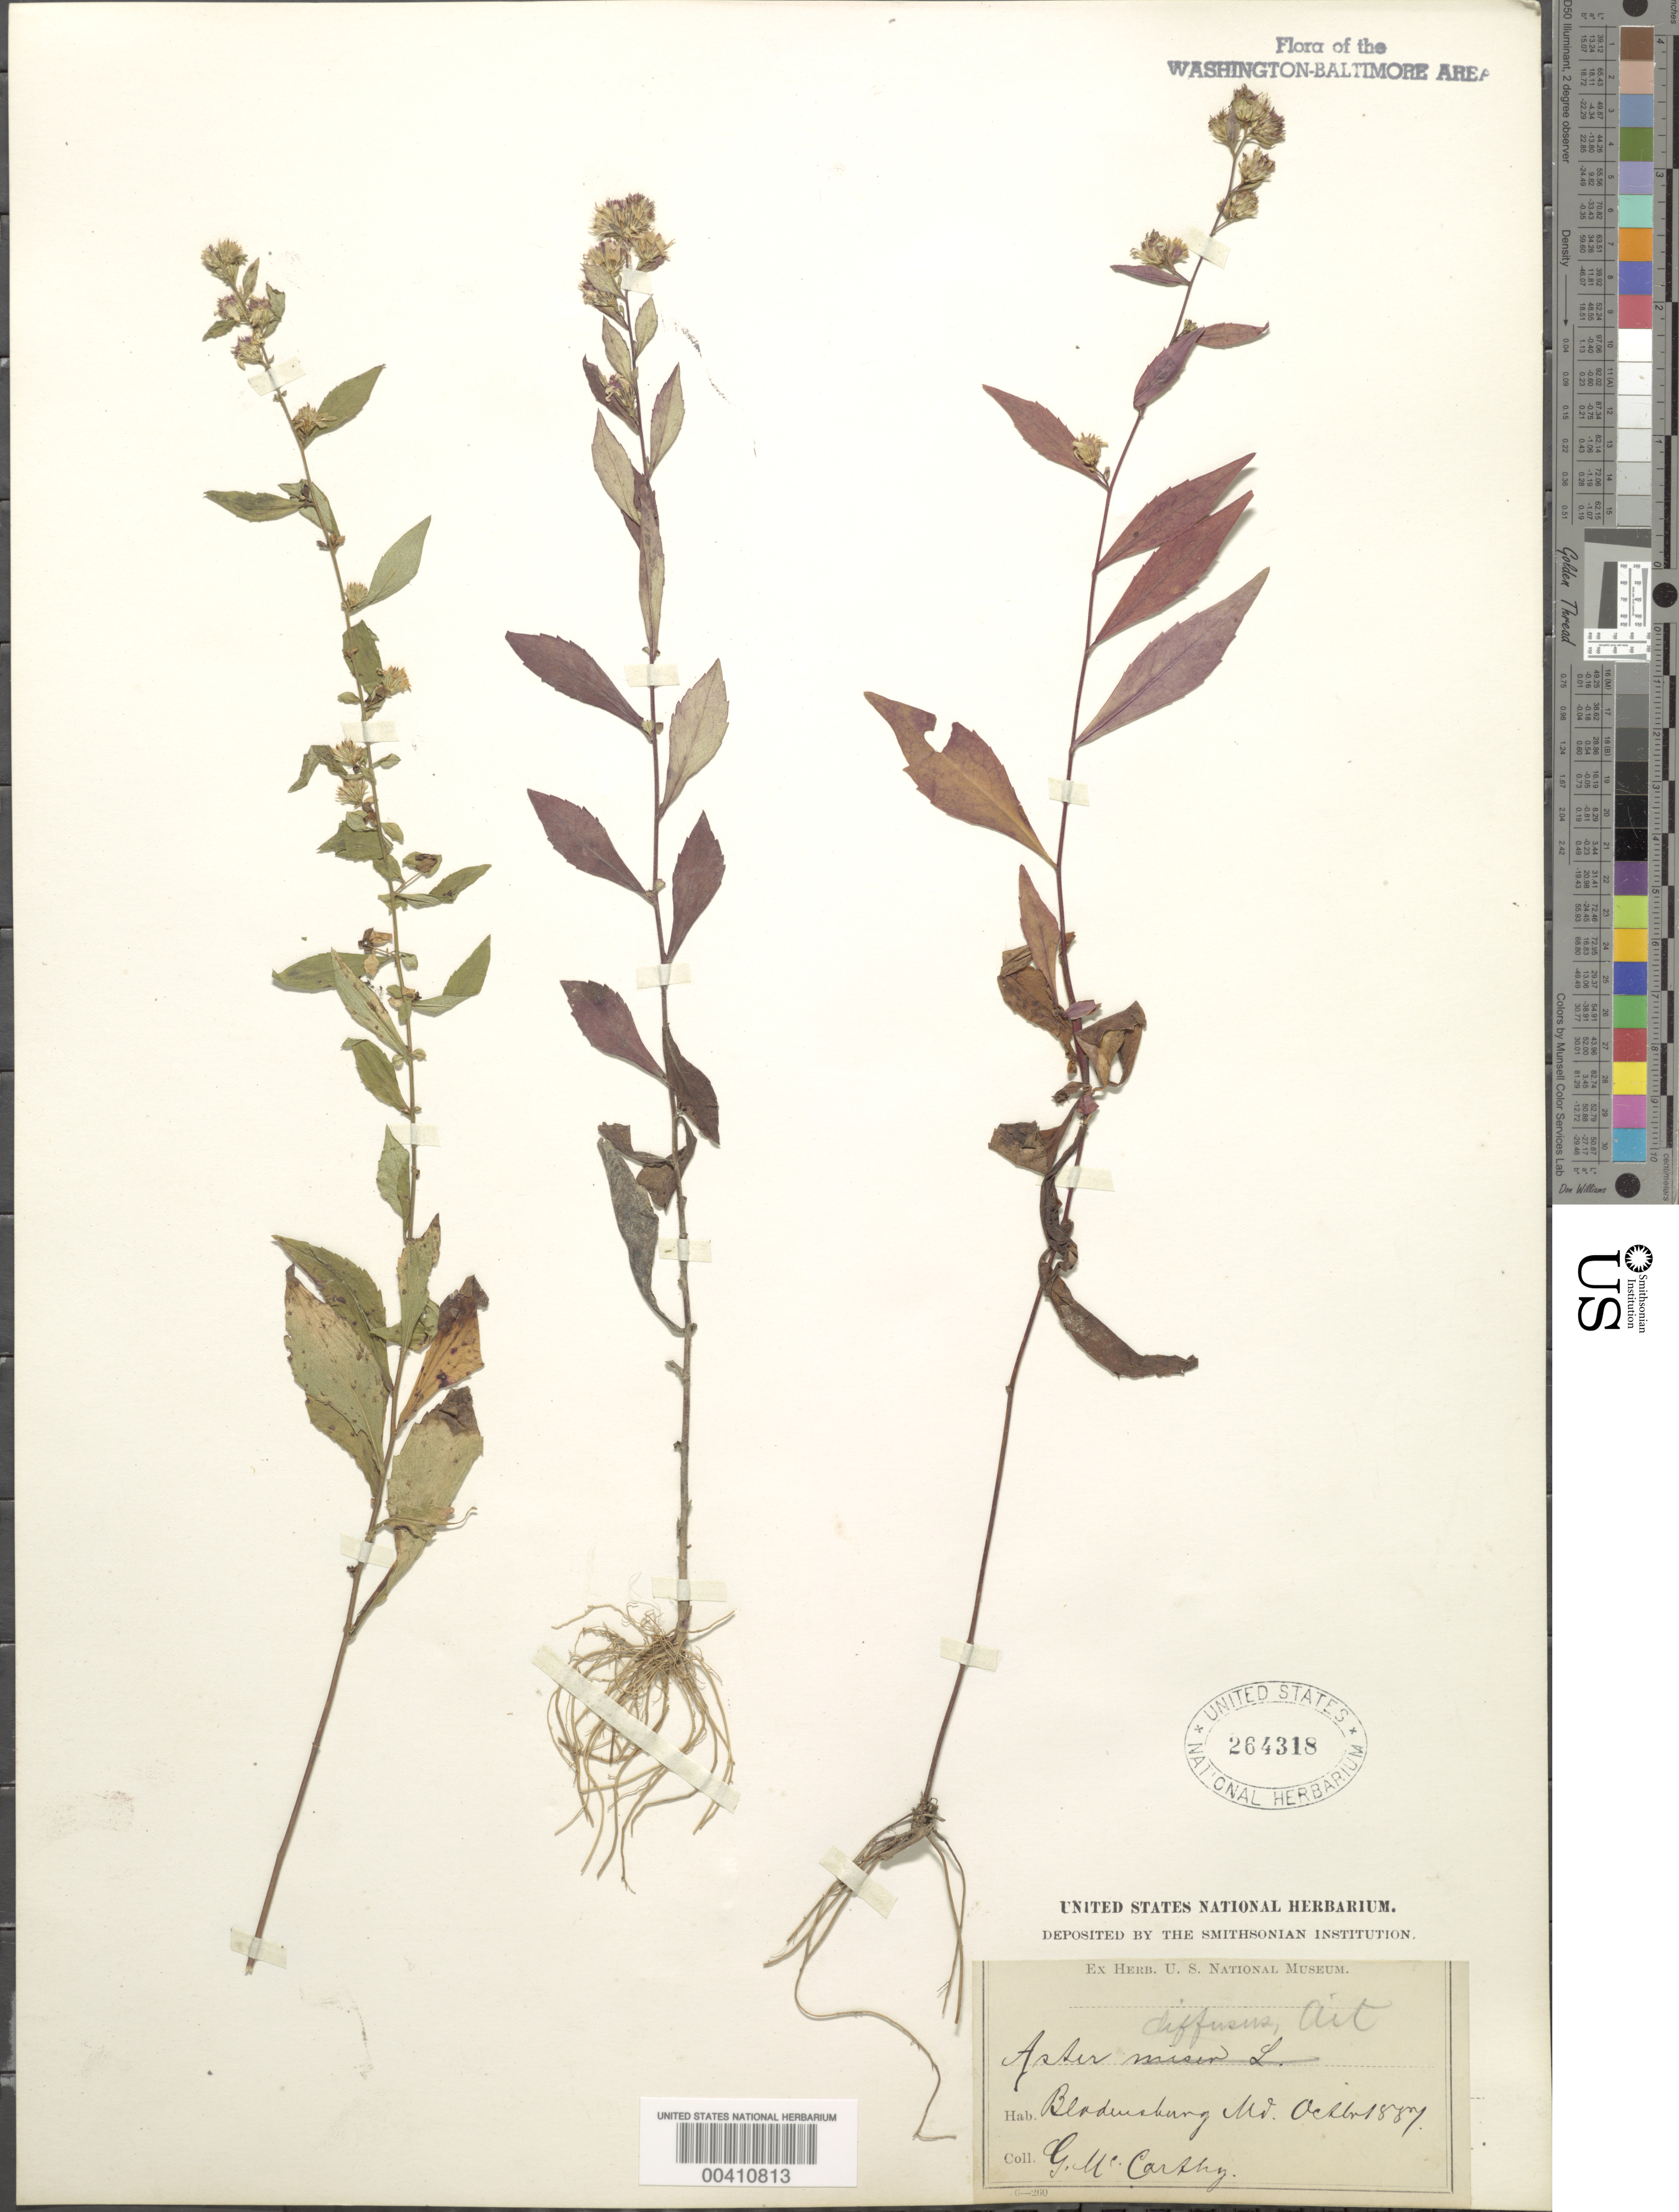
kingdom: Plantae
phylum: Tracheophyta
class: Magnoliopsida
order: Asterales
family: Asteraceae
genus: Symphyotrichum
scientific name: Symphyotrichum lateriflorum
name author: (L.) Á. Löve & D. Löve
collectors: G. McCarthy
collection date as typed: Oct 1887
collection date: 1887-10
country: United States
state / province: District of Columbia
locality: Bladensburg Road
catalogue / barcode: US 264318